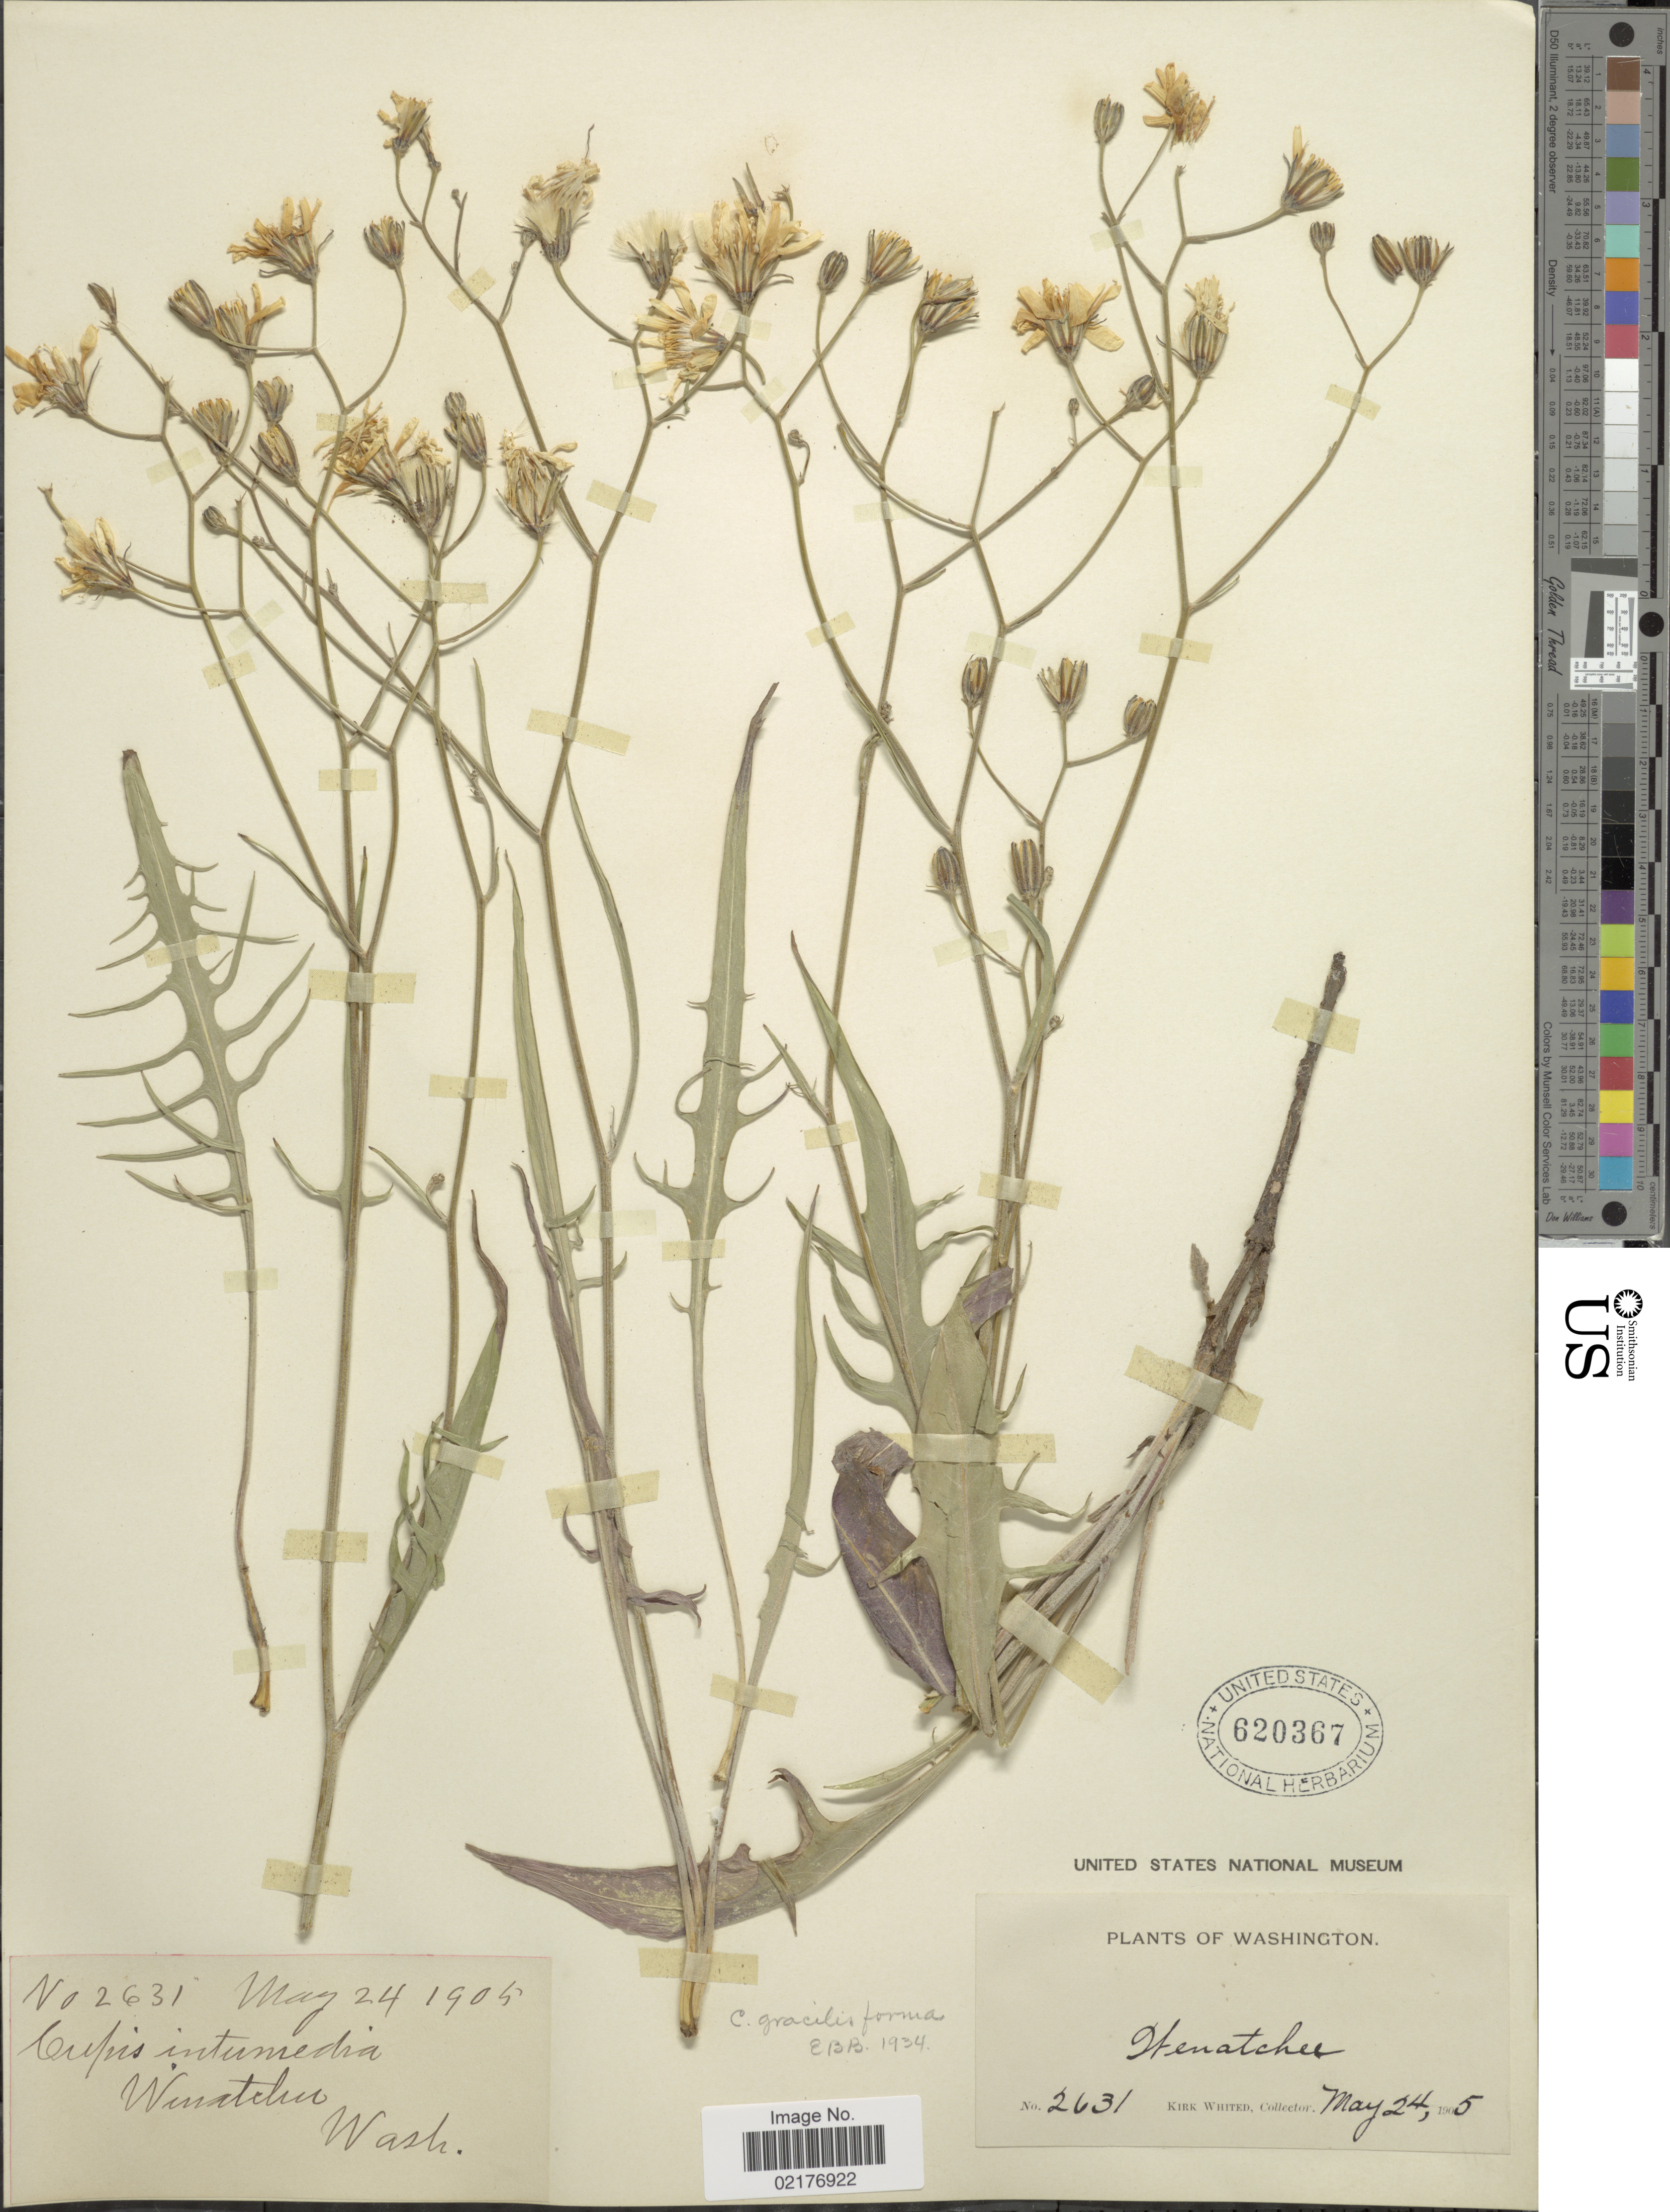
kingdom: Plantae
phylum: Tracheophyta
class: Magnoliopsida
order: Asterales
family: Asteraceae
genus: Crepis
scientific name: Crepis atribarba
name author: A. Heller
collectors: K. Whited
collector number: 2631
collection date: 1905-05-24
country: United States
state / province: Washington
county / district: Chelan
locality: Wenatchee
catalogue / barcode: US 620367